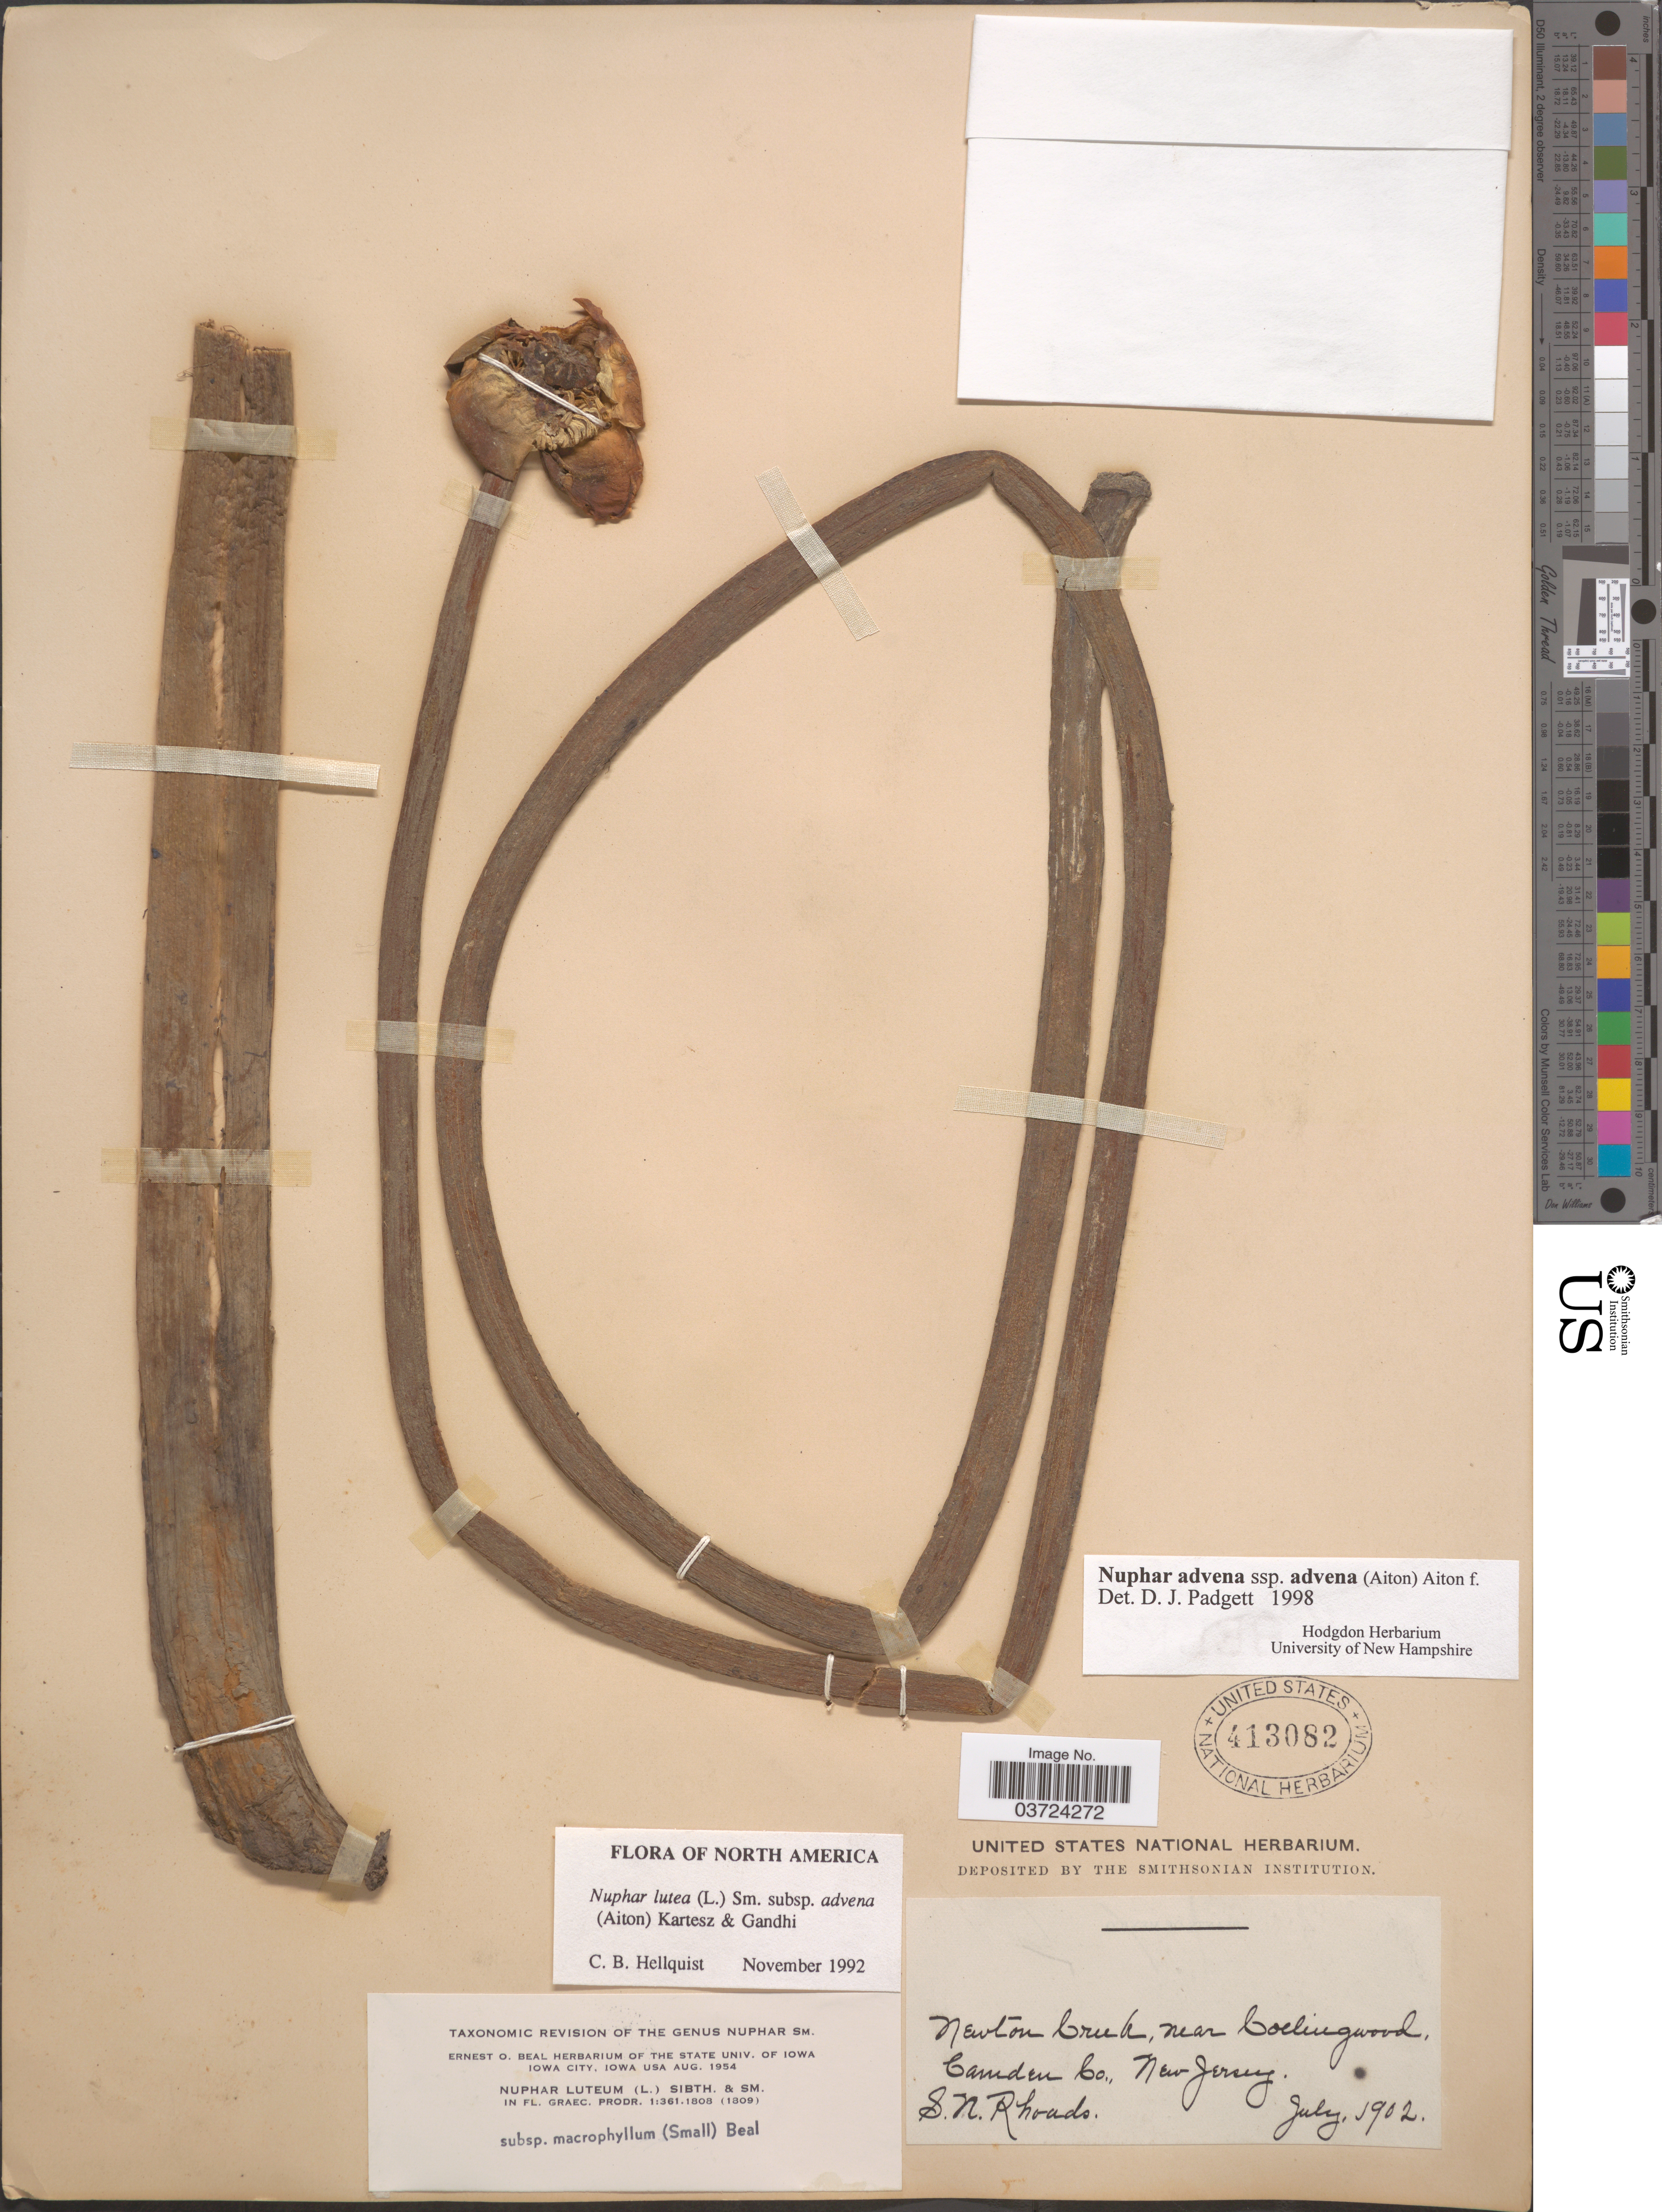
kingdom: Plantae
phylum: Tracheophyta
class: Magnoliopsida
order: Nymphaeales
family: Nymphaeaceae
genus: Nuphar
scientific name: Nuphar advena subsp. advena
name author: (Aiton) W.T. Aiton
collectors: S. Rhoads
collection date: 1902-07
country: United States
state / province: New Jersey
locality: Newton Creek, near Collingwood, Camden Co.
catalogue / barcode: US 413082